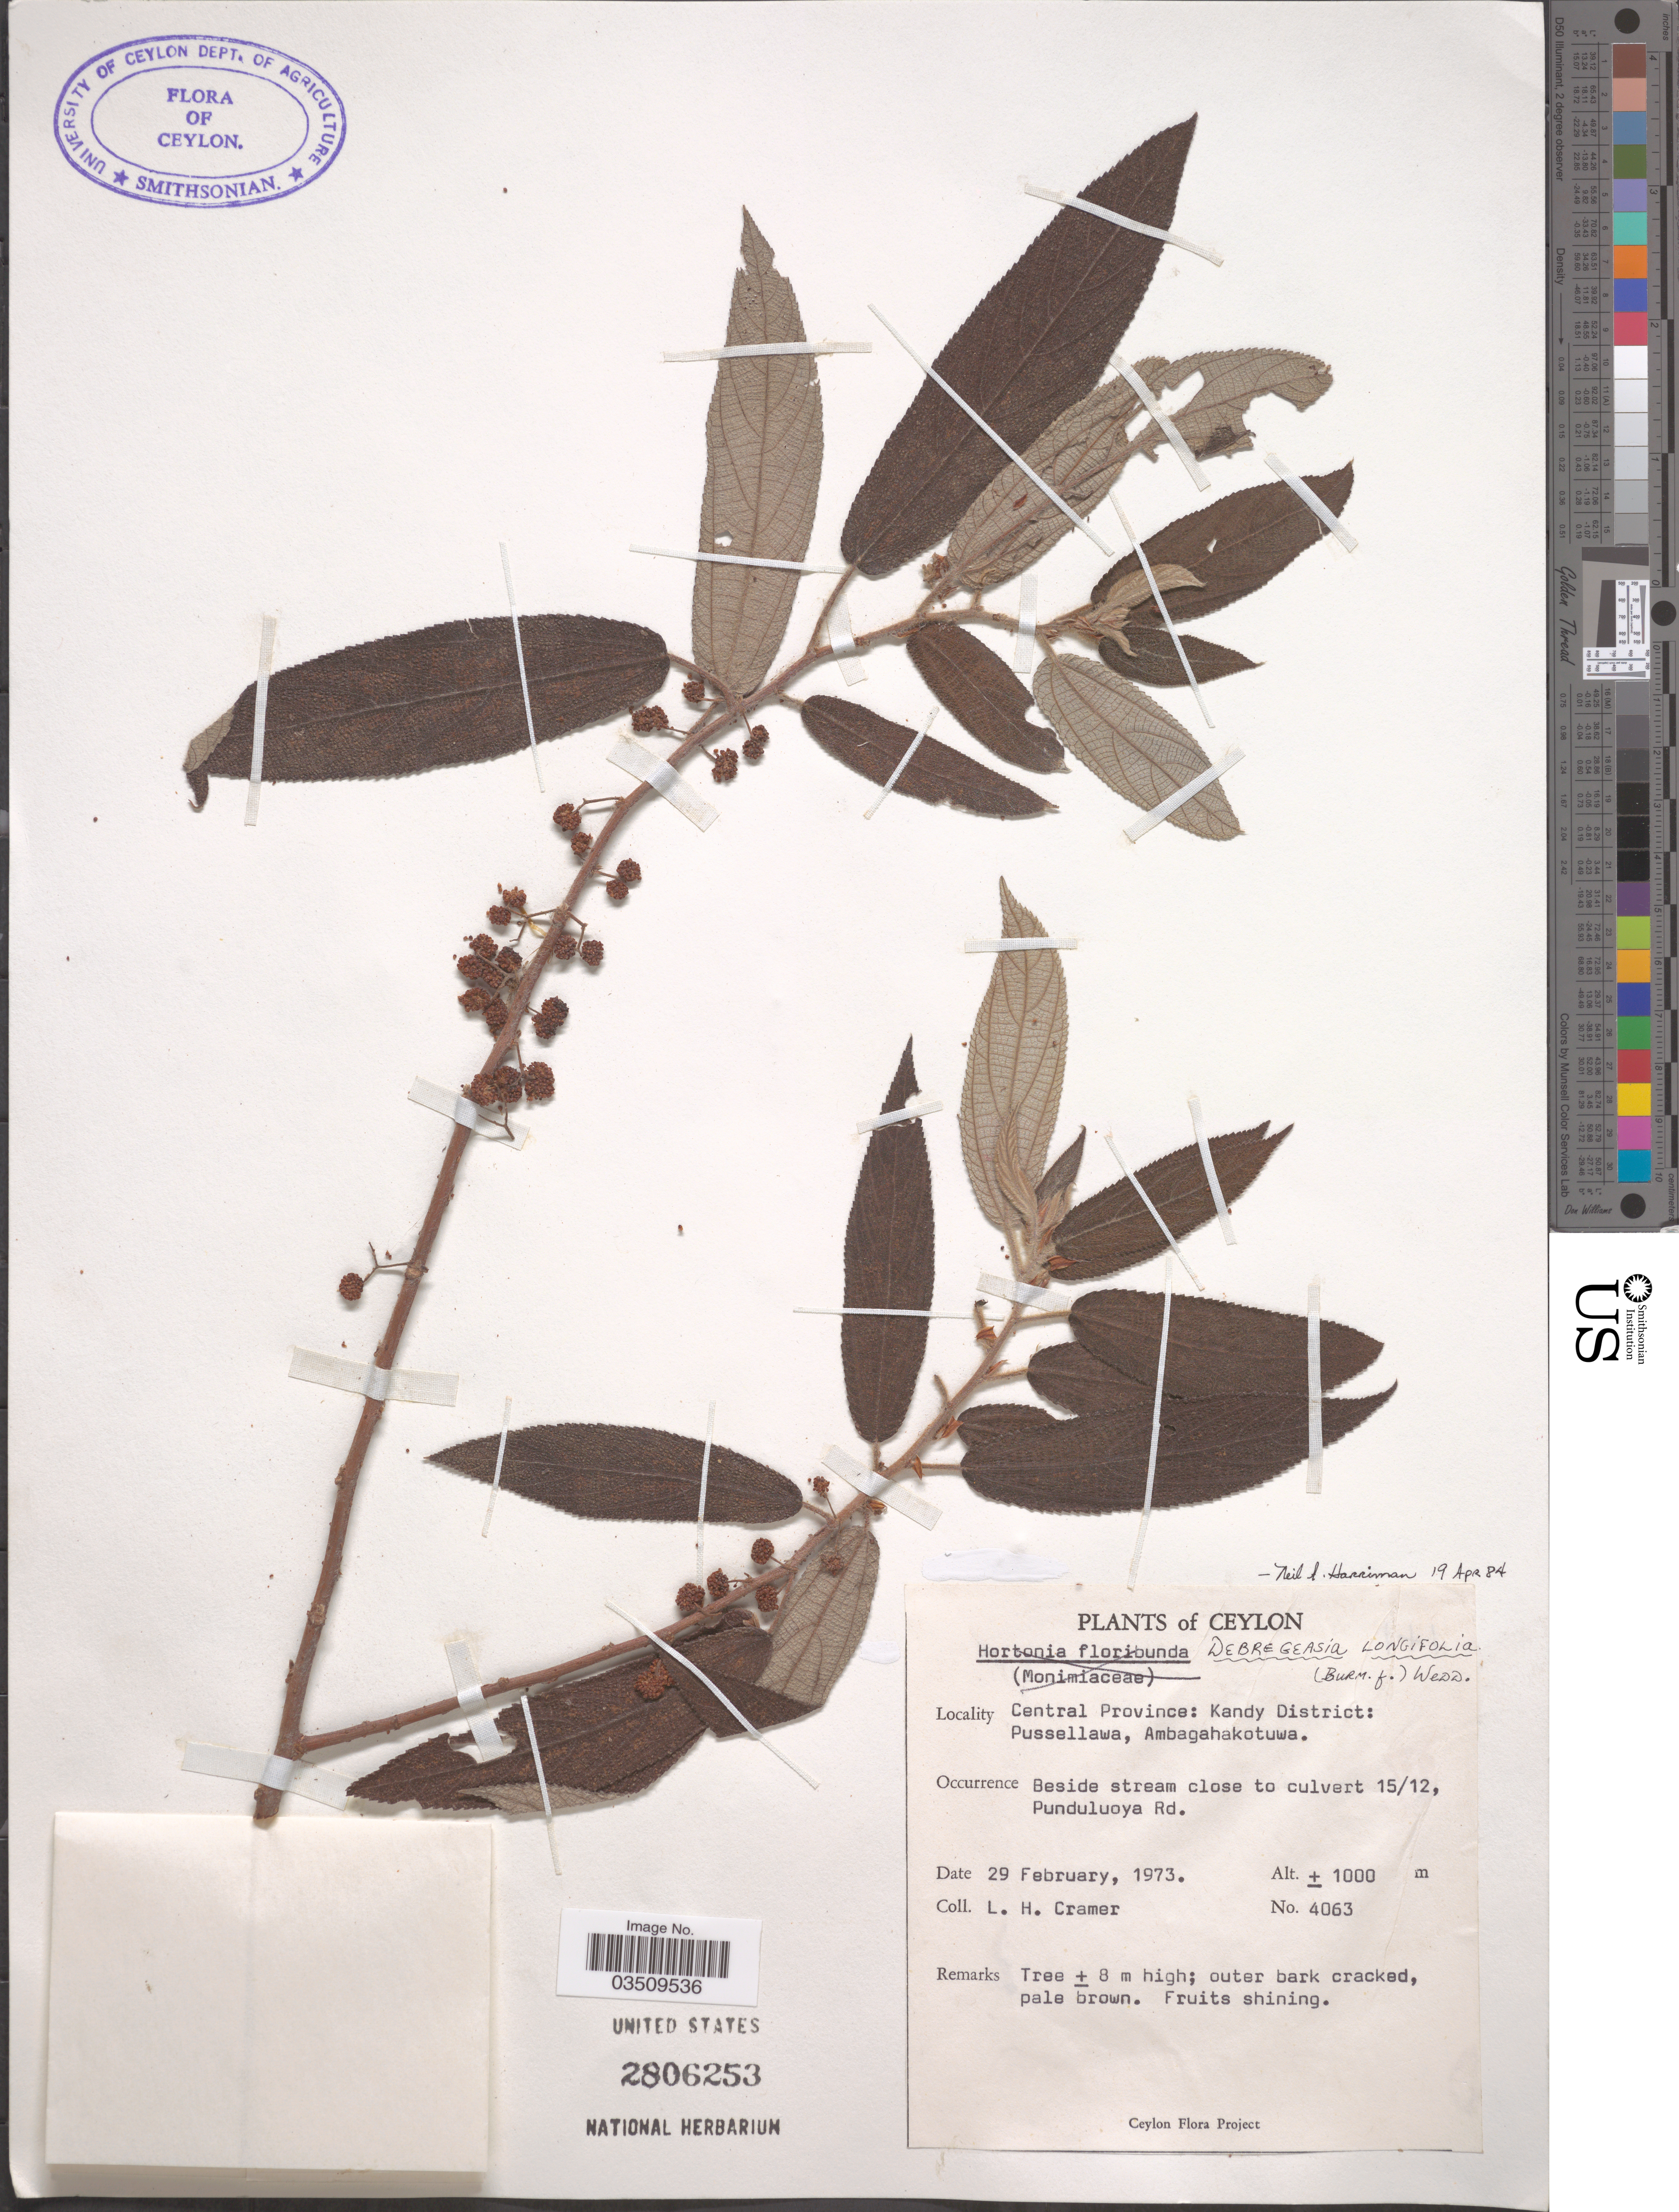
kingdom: Plantae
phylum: Tracheophyta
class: Magnoliopsida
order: Rosales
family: Urticaceae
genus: Debregeasia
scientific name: Debregeasia longifolia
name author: (Burm. f.) Wedd.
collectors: L. H. Cramer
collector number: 4063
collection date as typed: Transcribed d/m/y: 29/2/1973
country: Sri Lanka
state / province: Central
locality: Ceylon. Kandy District: Pussellawa, Ambagahakotuwa. Beside stream close to culvert 15/12, Punduluoya Rd.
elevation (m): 1000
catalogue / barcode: US 2806253